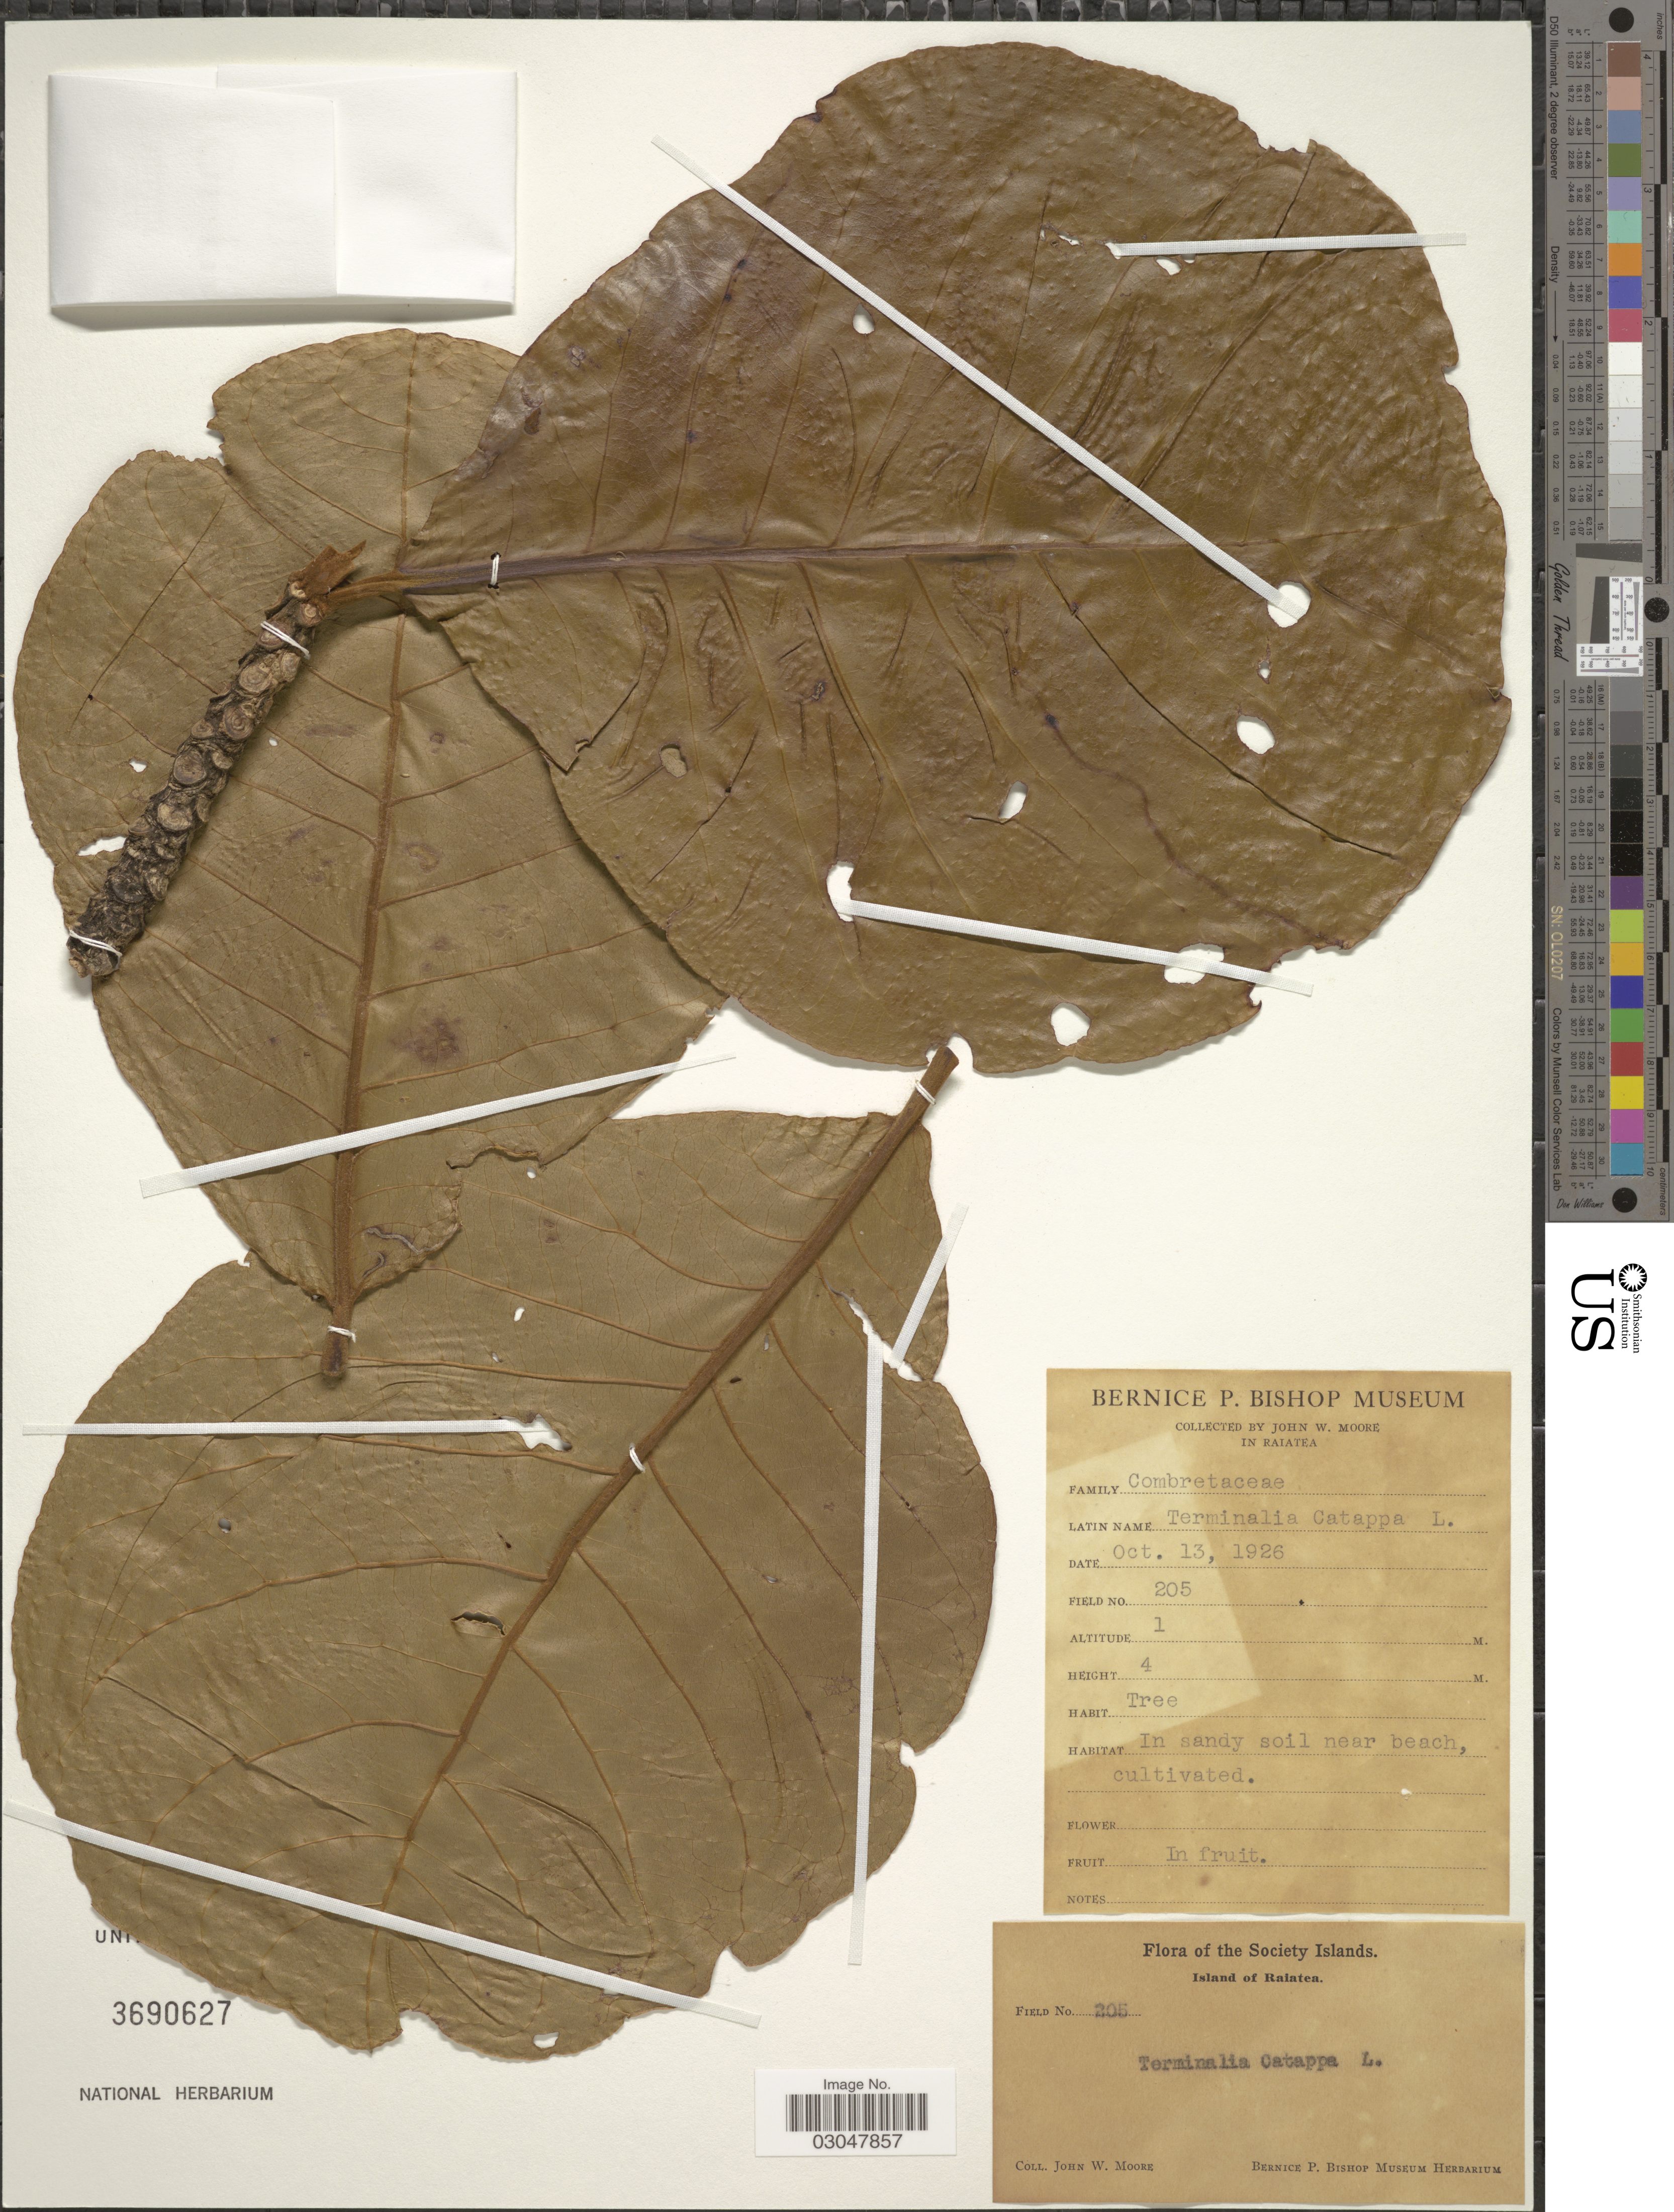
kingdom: Plantae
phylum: Tracheophyta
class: Magnoliopsida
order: Myrtales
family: Combretaceae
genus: Terminalia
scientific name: Terminalia catappa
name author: L.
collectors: J. Moore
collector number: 205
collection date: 1926-10-13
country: French Polynesia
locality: Society Islands. Island of Raiatea. In Raiatea. In sandy soil near beach, cultivated.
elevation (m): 1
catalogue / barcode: US 3690627